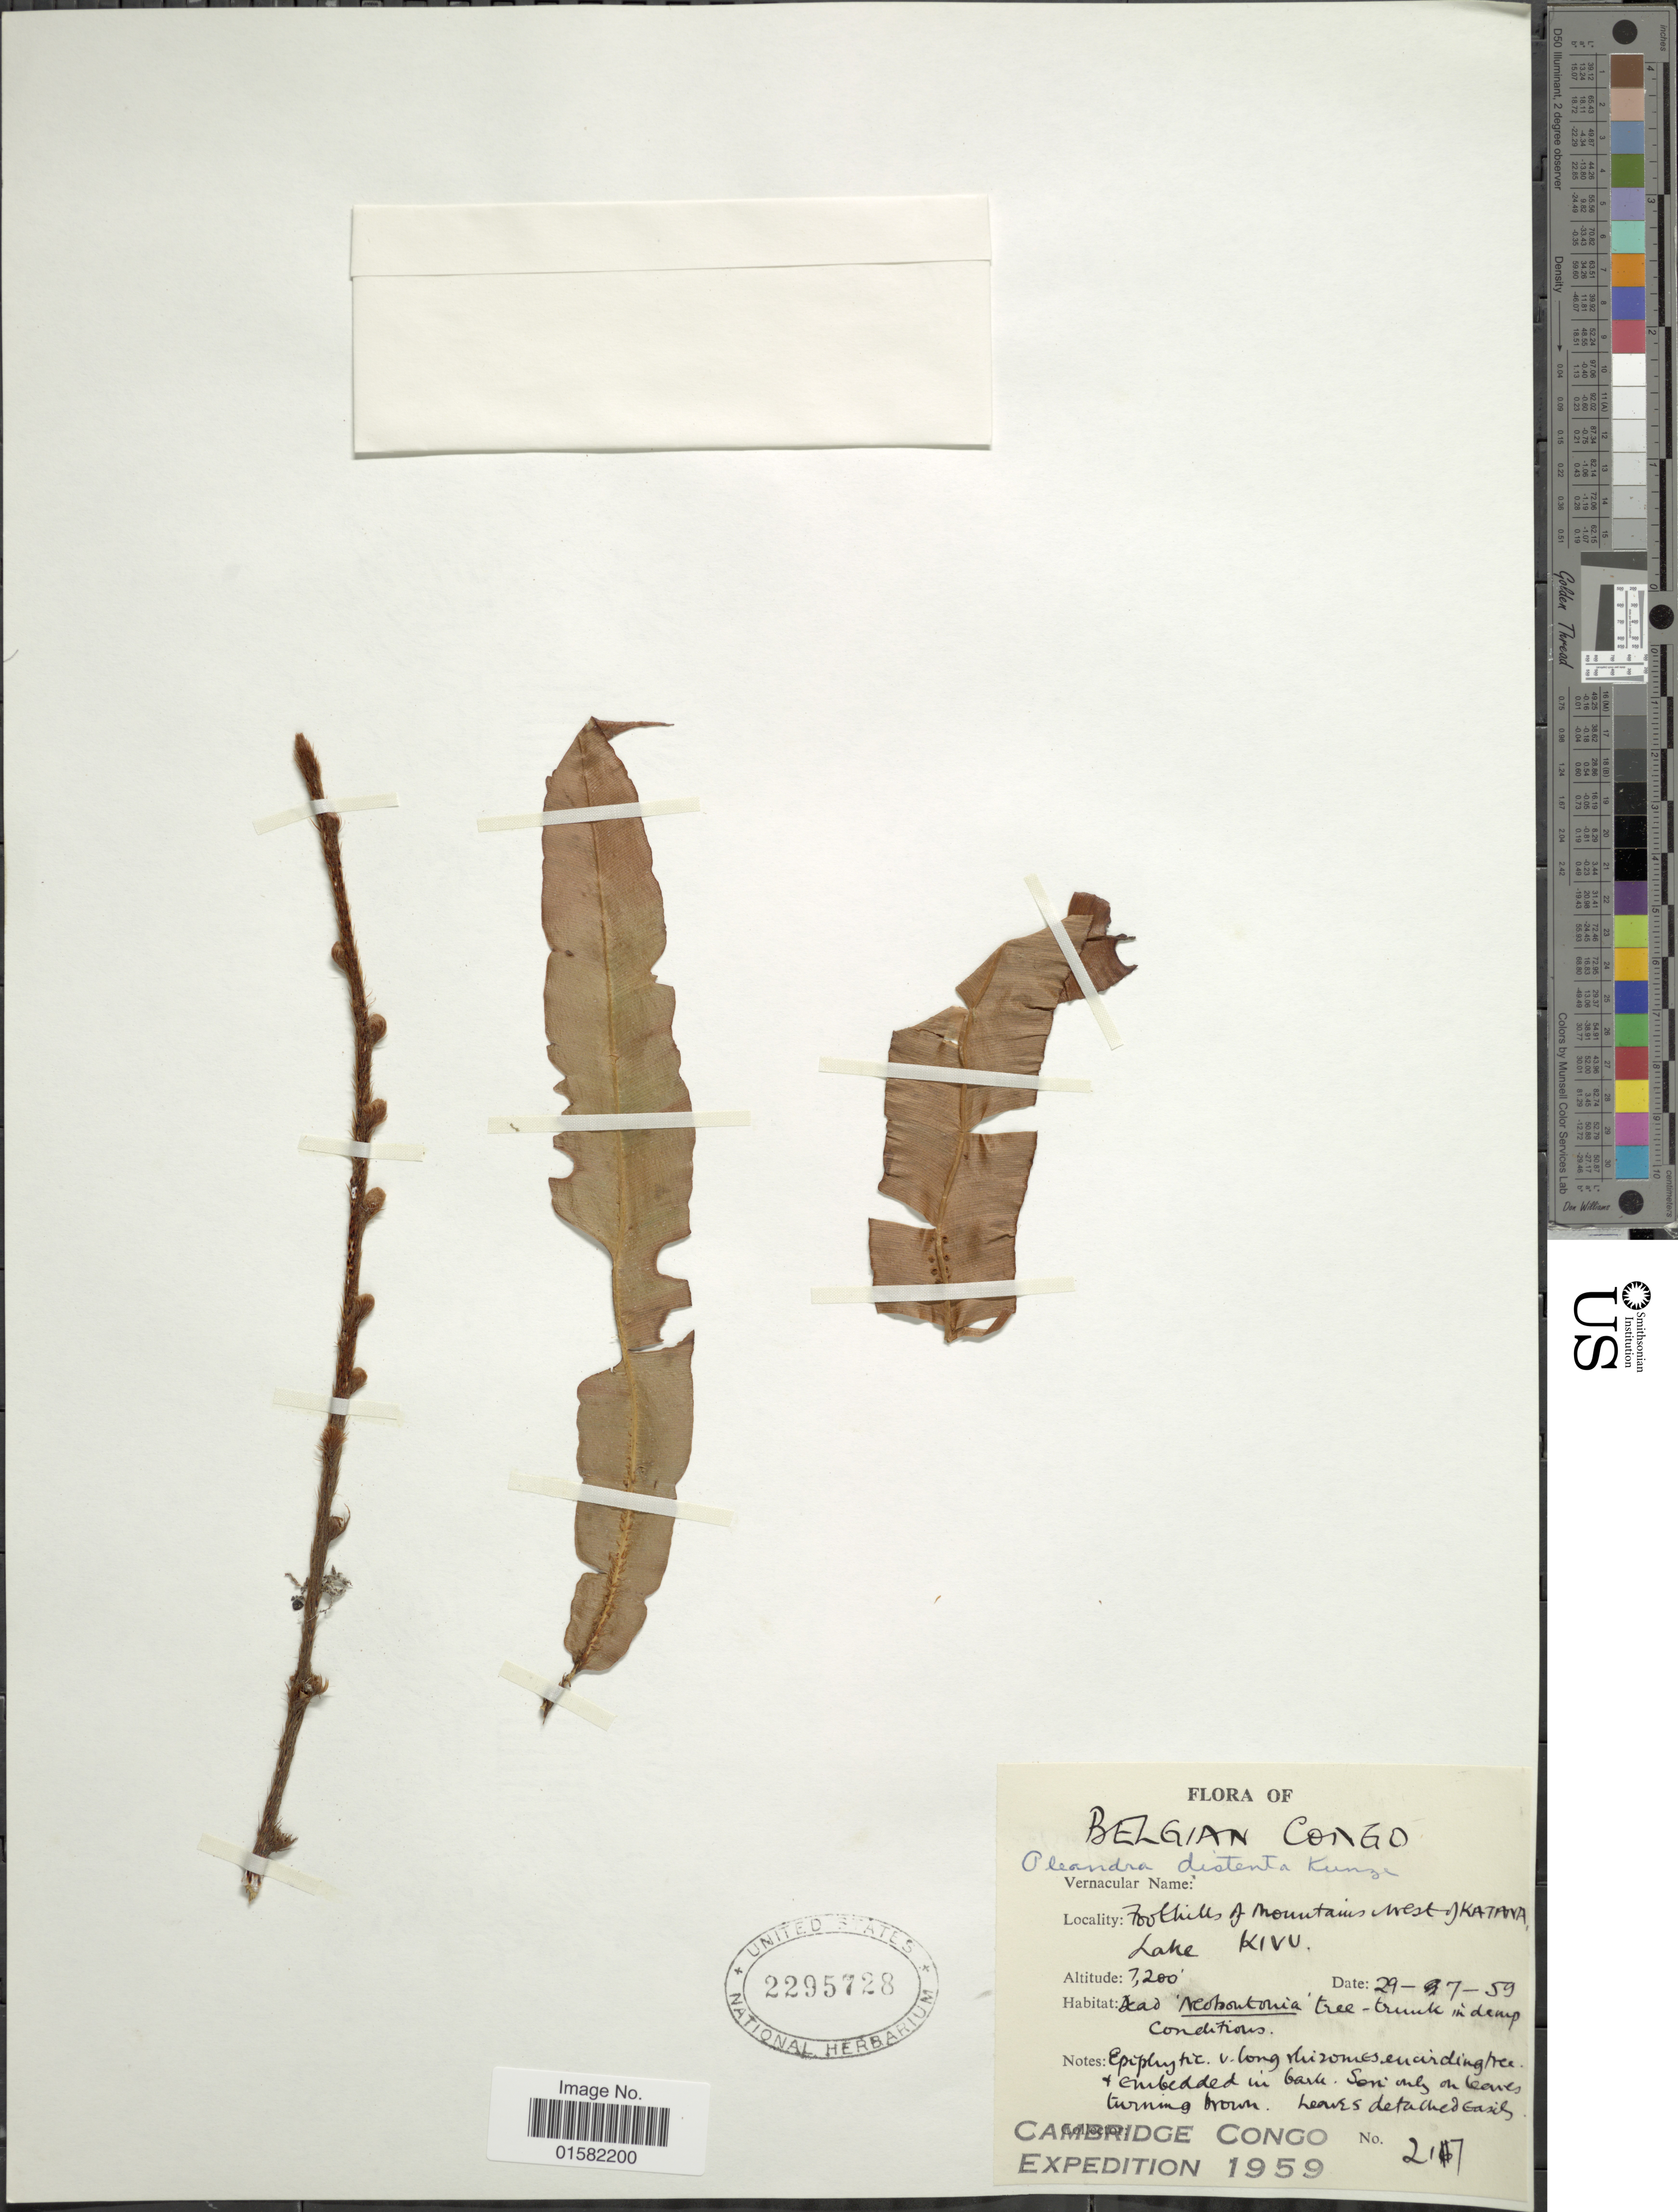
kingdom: Plantae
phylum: Tracheophyta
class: Polypodiopsida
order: Polypodiales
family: Oleandraceae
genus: Oleandra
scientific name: Oleandra articulata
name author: (Sw.) C. Presl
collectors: Cambridge Congo Expedition 1959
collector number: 217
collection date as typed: Transcribed d/m/y: 29/7/59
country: Congo, Democratic Republic of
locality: Foothills of Mountains west of Katana Lake, Kivu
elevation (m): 2195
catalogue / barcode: US 2295728